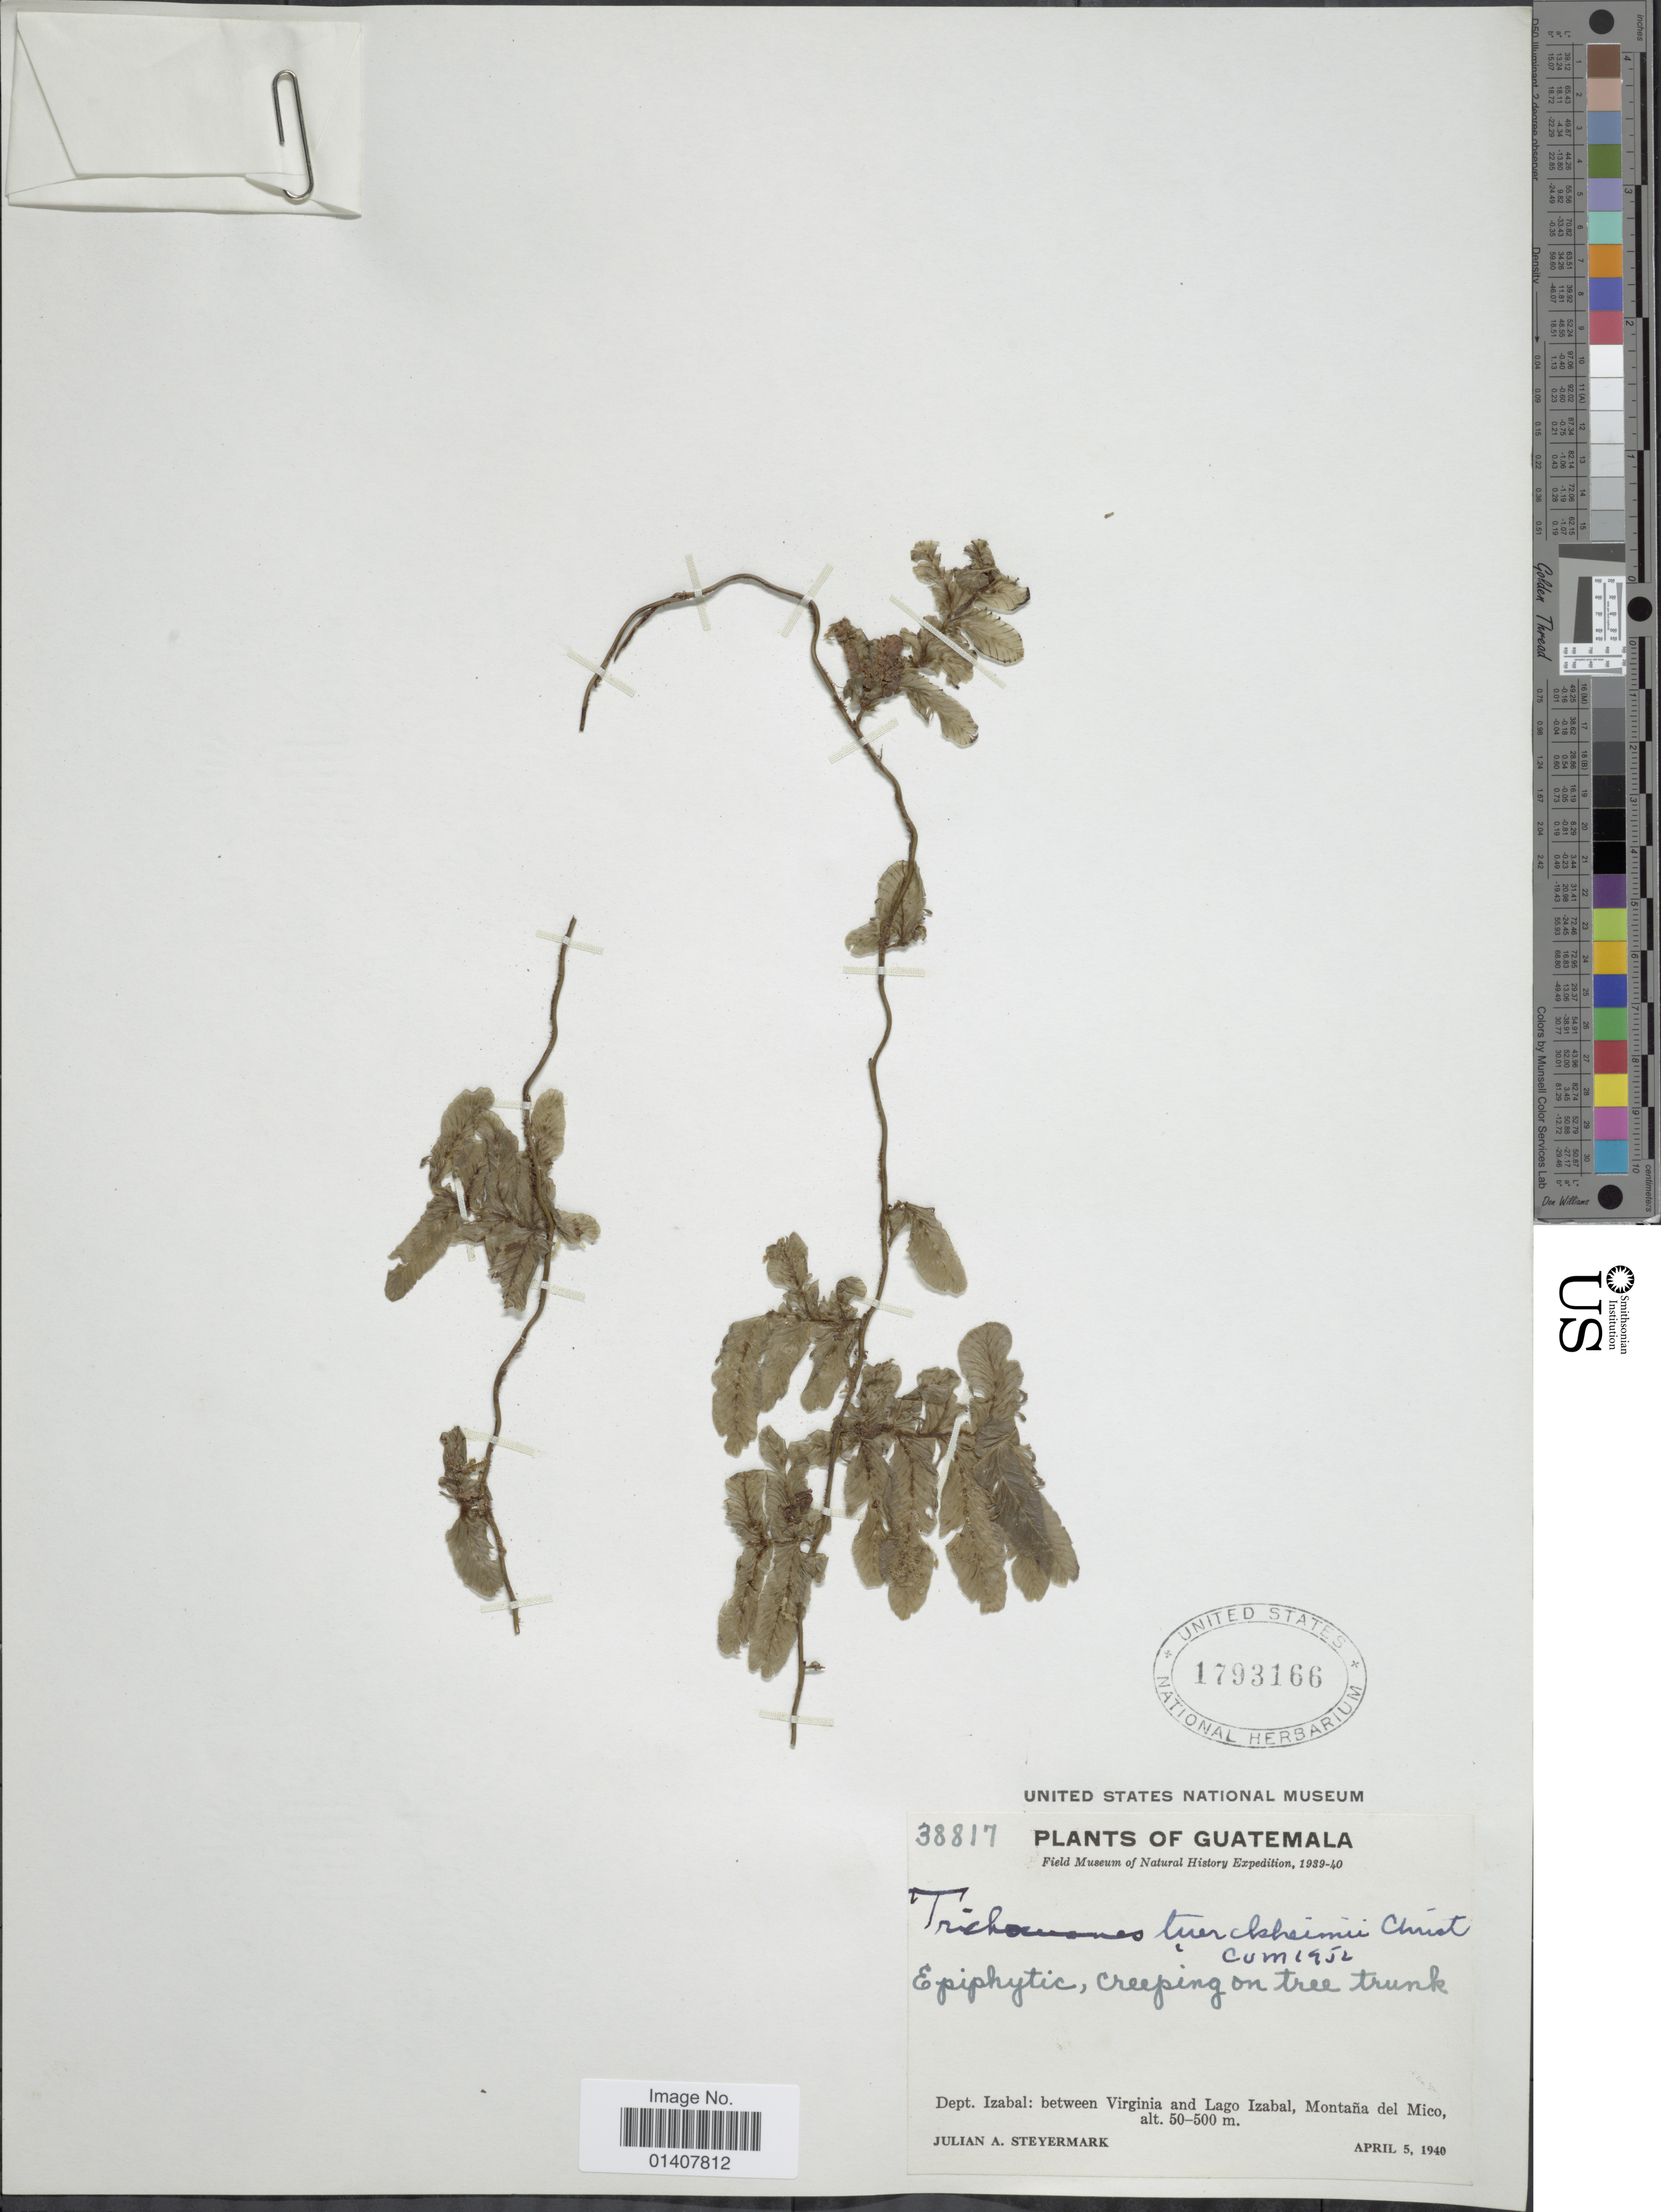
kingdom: Plantae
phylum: Tracheophyta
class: Polypodiopsida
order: Hymenophyllales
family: Hymenophyllaceae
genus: Trichomanes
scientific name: Trichomanes tuerckheimii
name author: Christ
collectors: J. Steyermark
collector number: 38817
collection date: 1940-04-05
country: Guatemala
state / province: Izabal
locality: Dept. Izabal: between Virginia and Lago Izabal, Montana del Mico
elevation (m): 50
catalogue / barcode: US 1793166